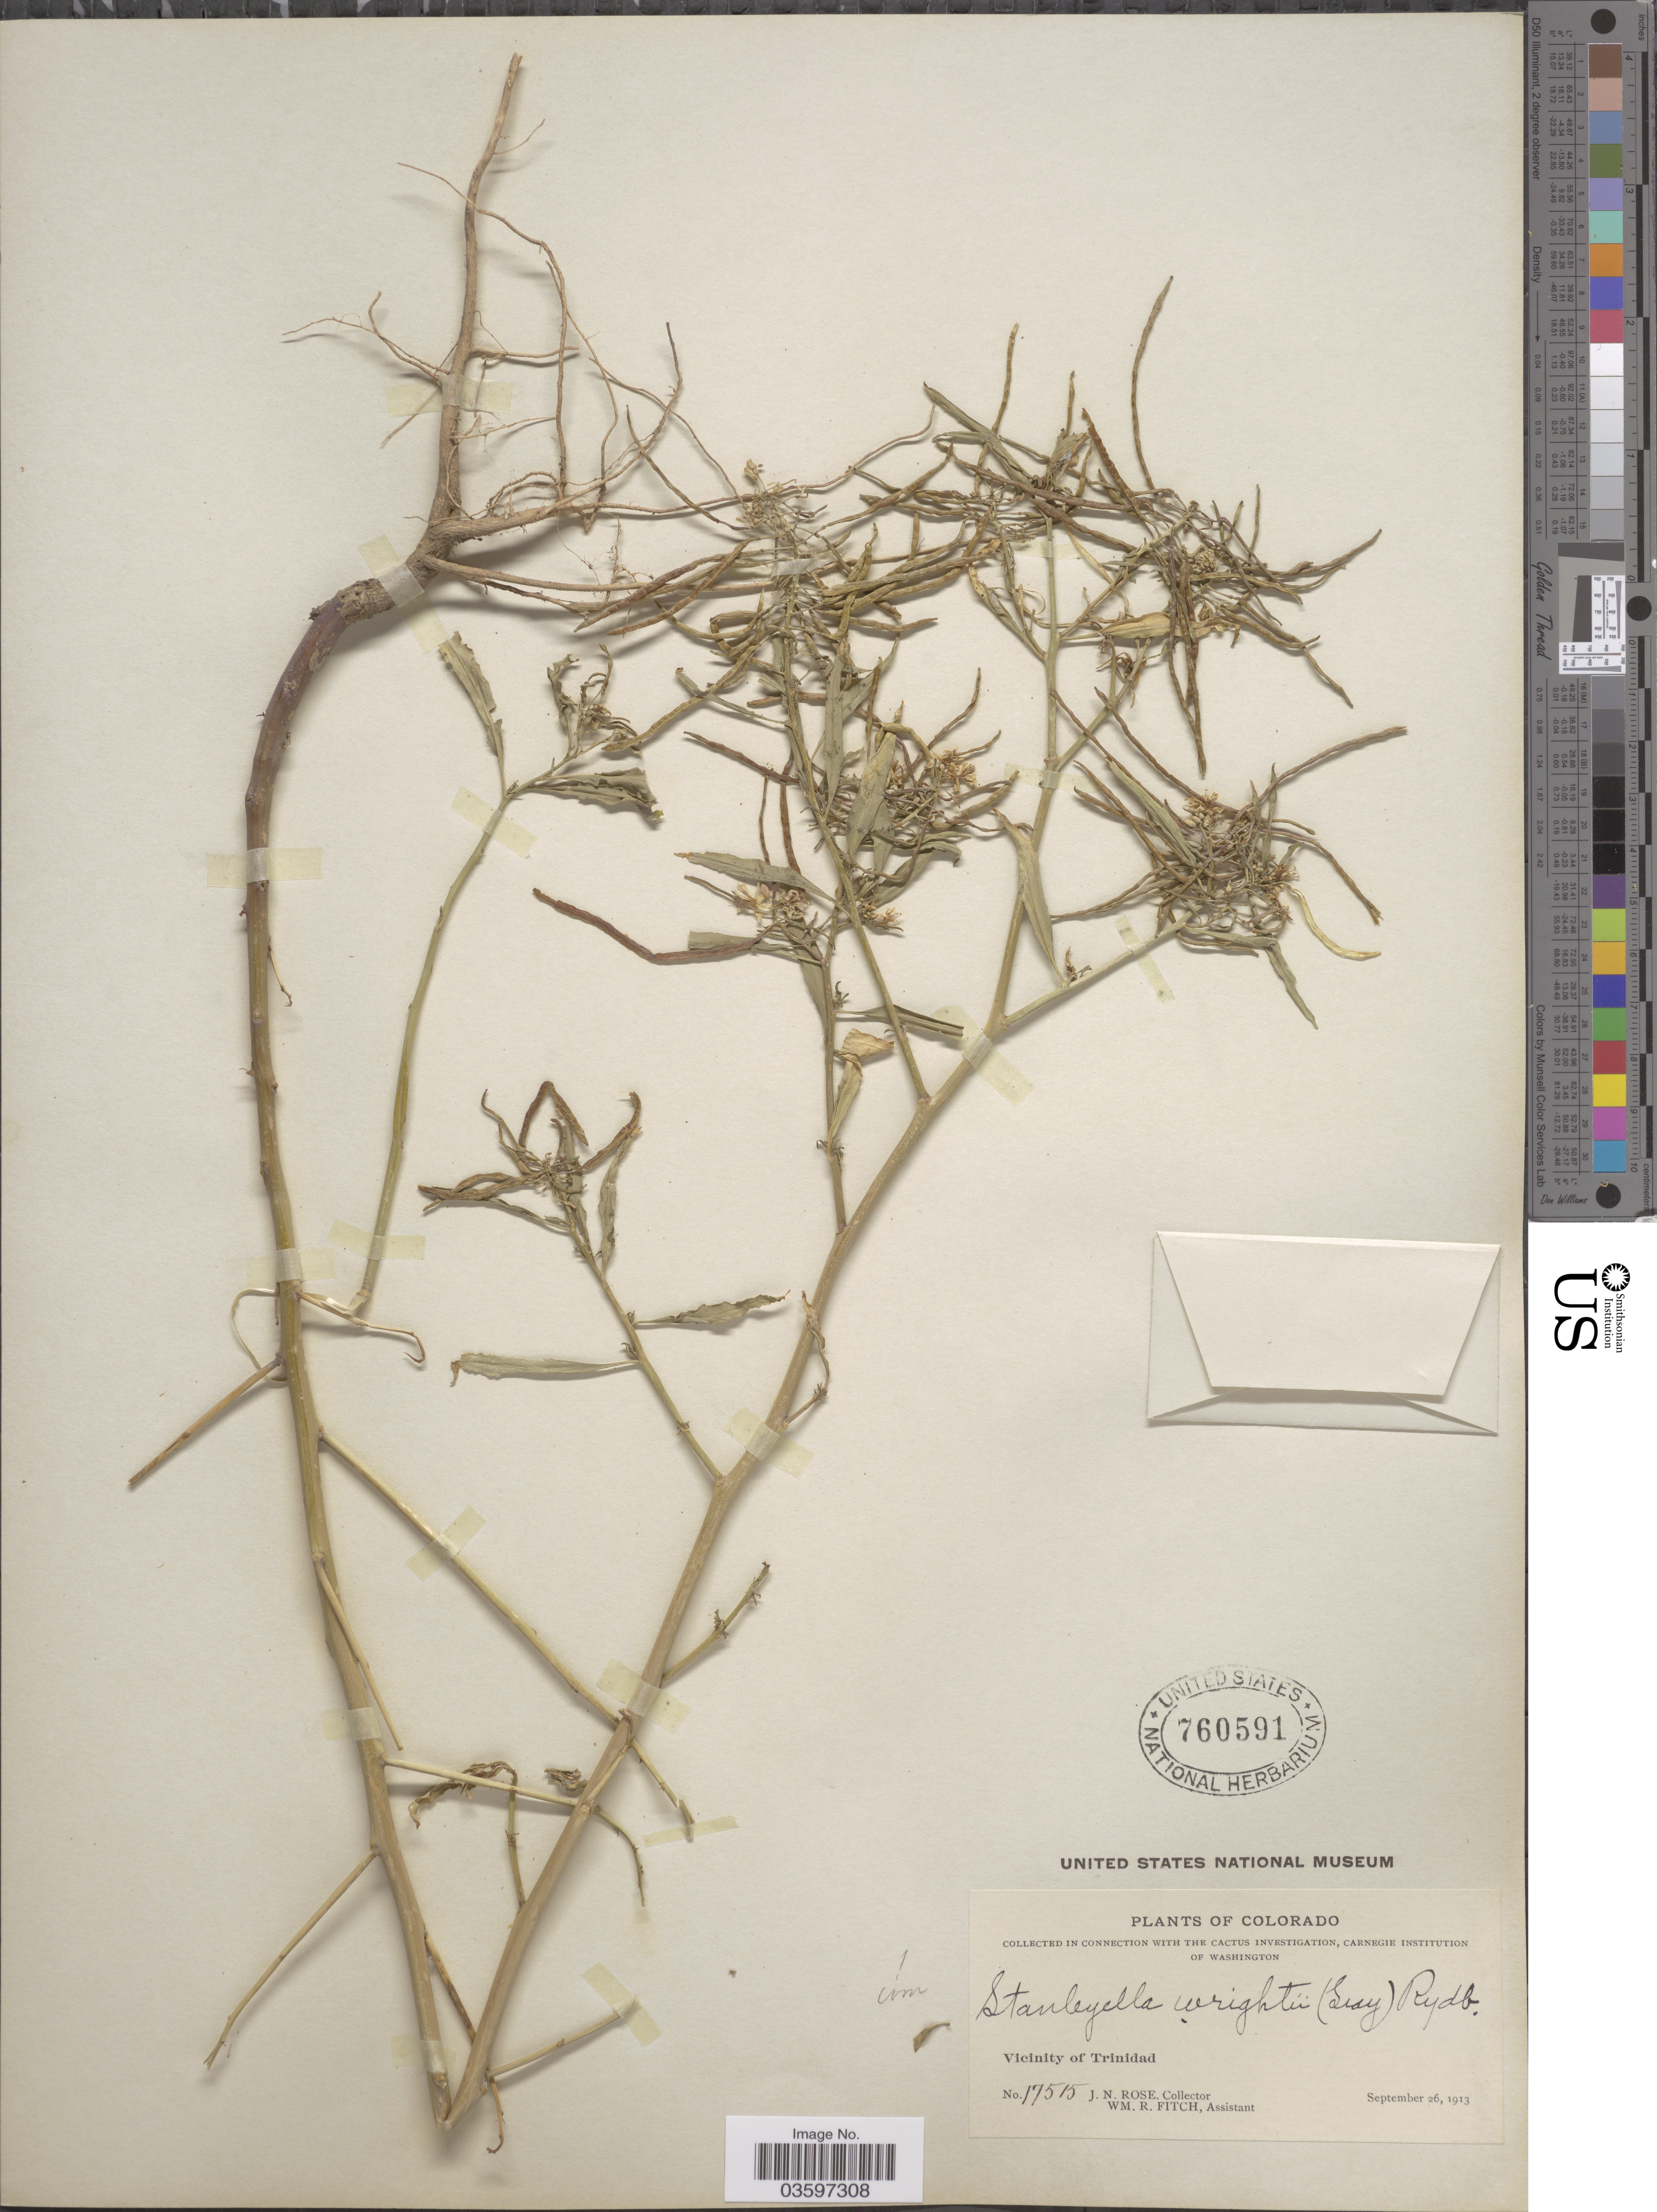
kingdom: Plantae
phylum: Tracheophyta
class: Magnoliopsida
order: Brassicales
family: Brassicaceae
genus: Stanleyella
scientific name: Stanleyella wrightii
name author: Rydb.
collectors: J. N. Rose & W. R. Fitch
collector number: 17515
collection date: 1913-09-26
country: United States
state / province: Colorado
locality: Vicinity of Trinidad.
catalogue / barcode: US 760591